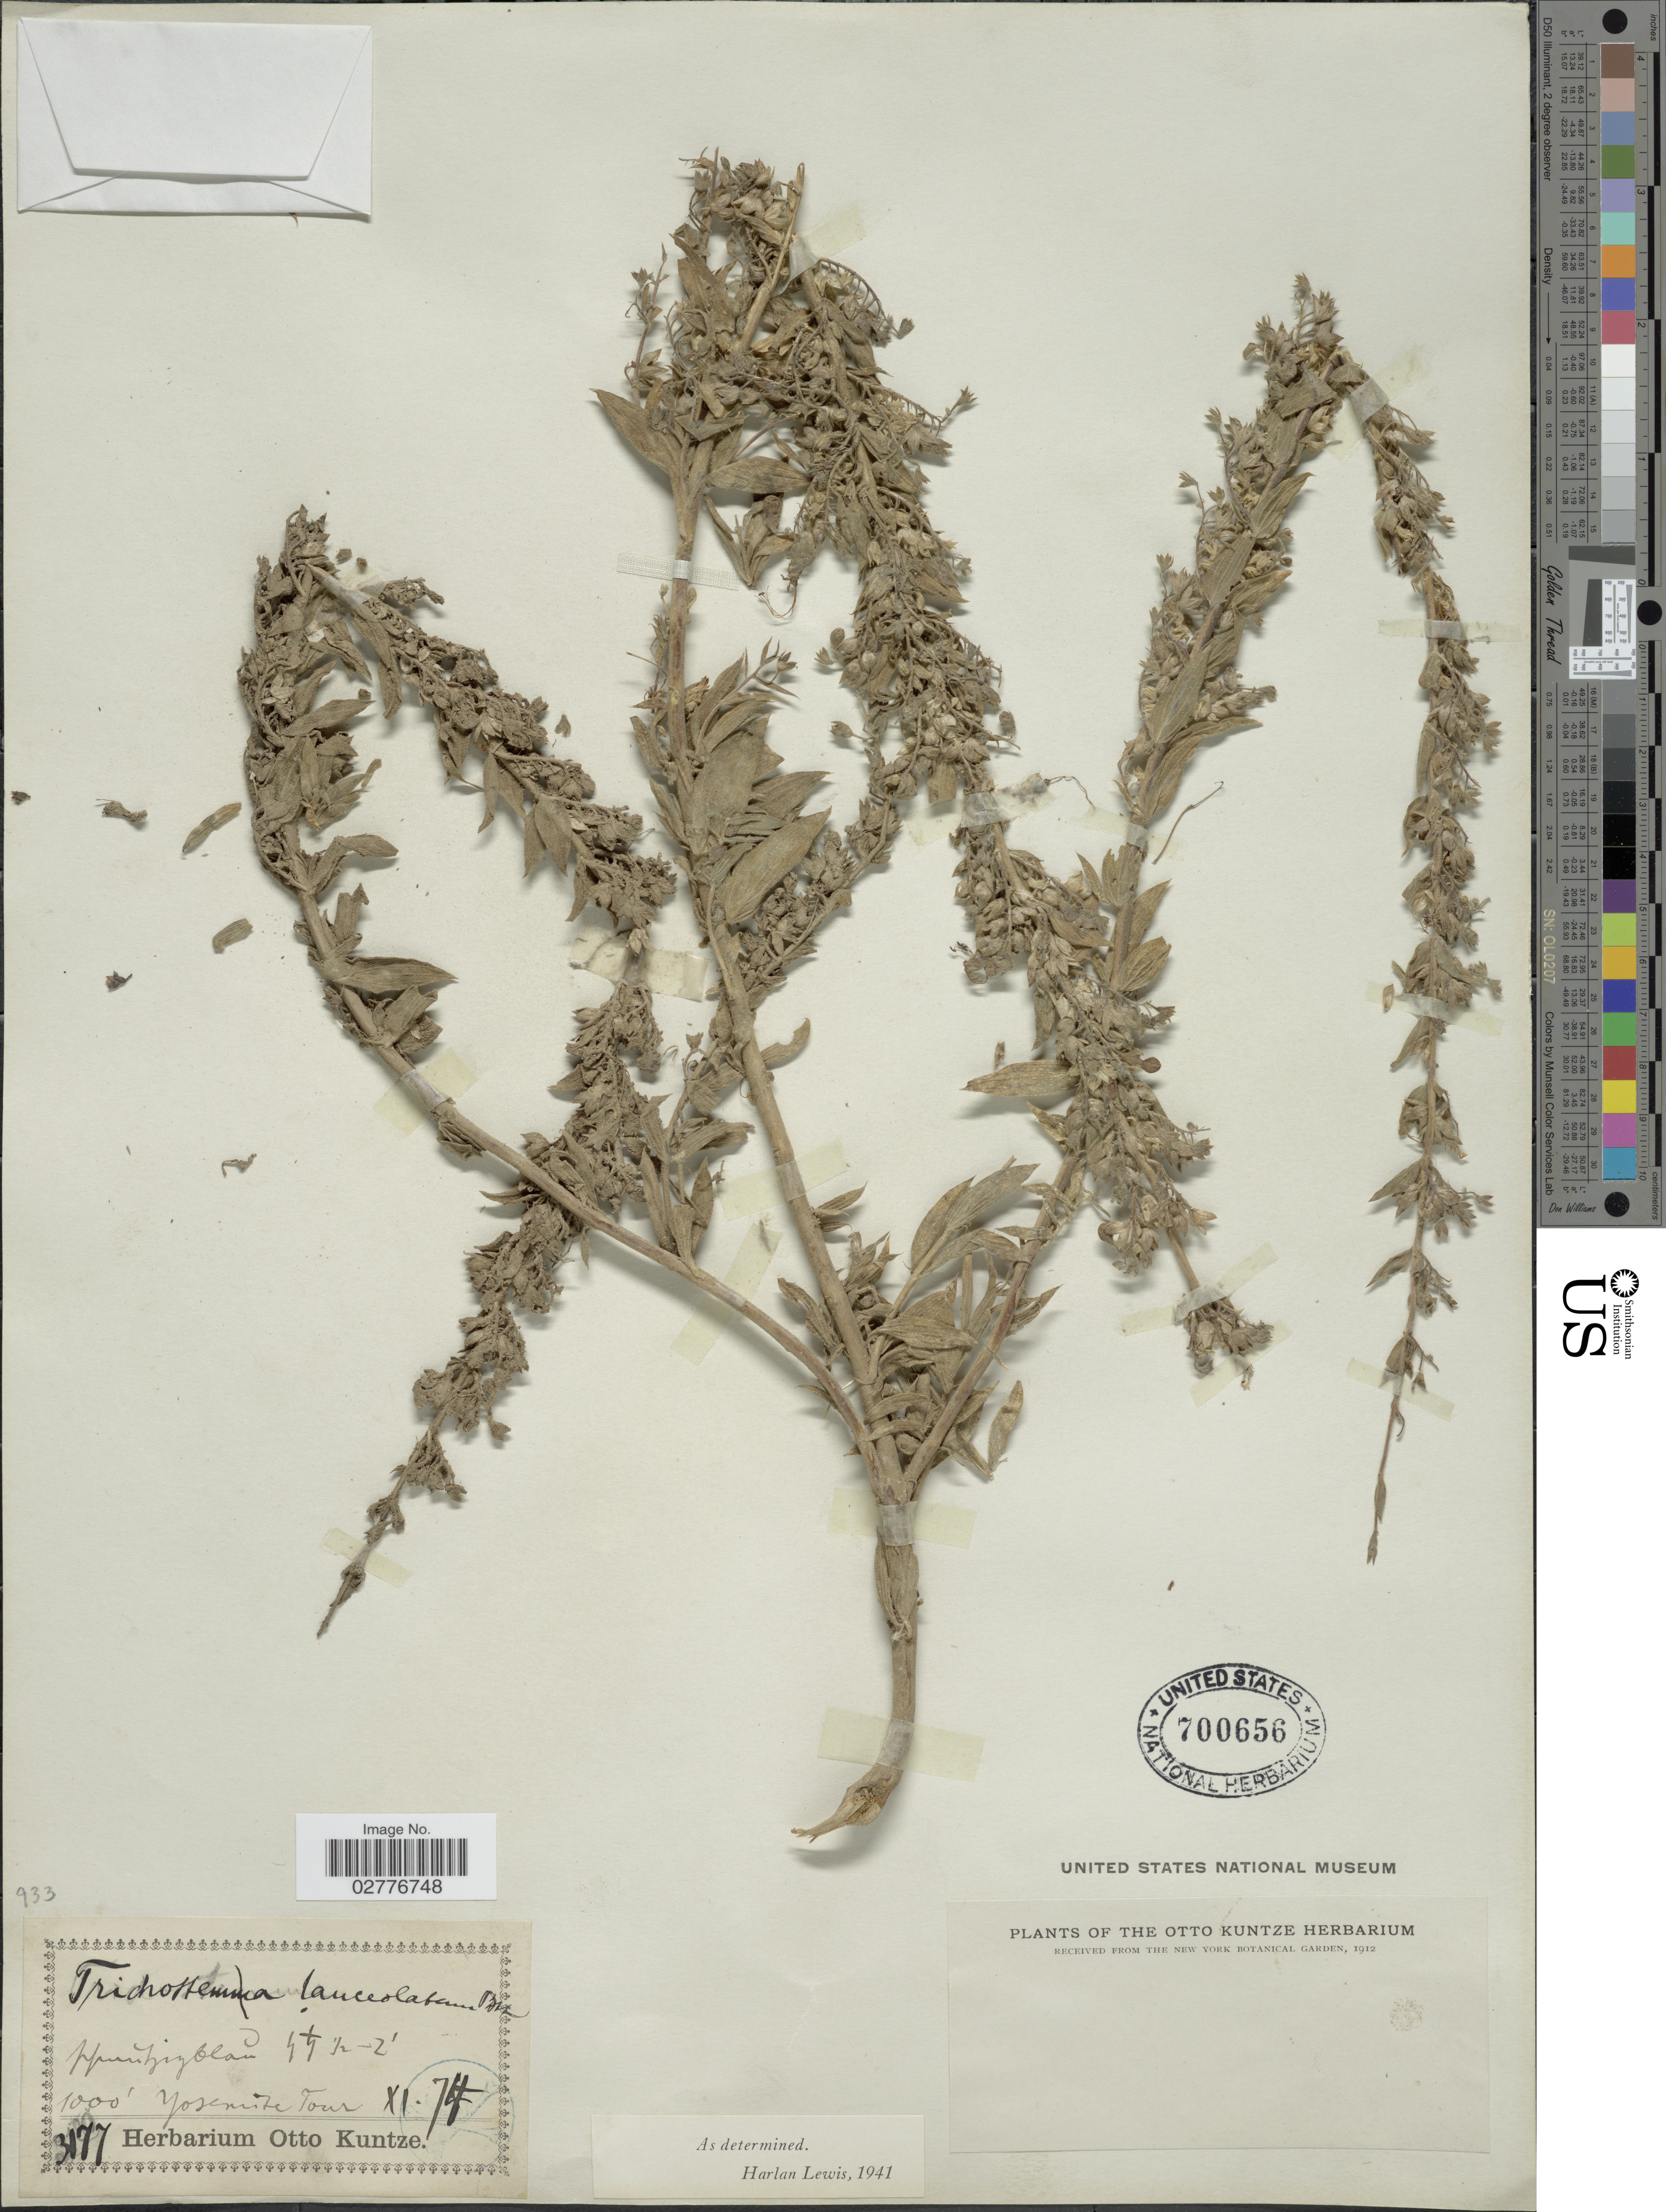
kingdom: Plantae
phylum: Tracheophyta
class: Magnoliopsida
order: Lamiales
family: Lamiaceae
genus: Trichostema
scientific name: Trichostema lanceolatum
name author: Benth.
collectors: ex herb. Otto Kuntze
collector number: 3177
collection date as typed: Transcribed d/m/y: /11/74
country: United States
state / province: California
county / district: Mariposa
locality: Yosemite Tour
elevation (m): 305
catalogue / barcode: US 700656